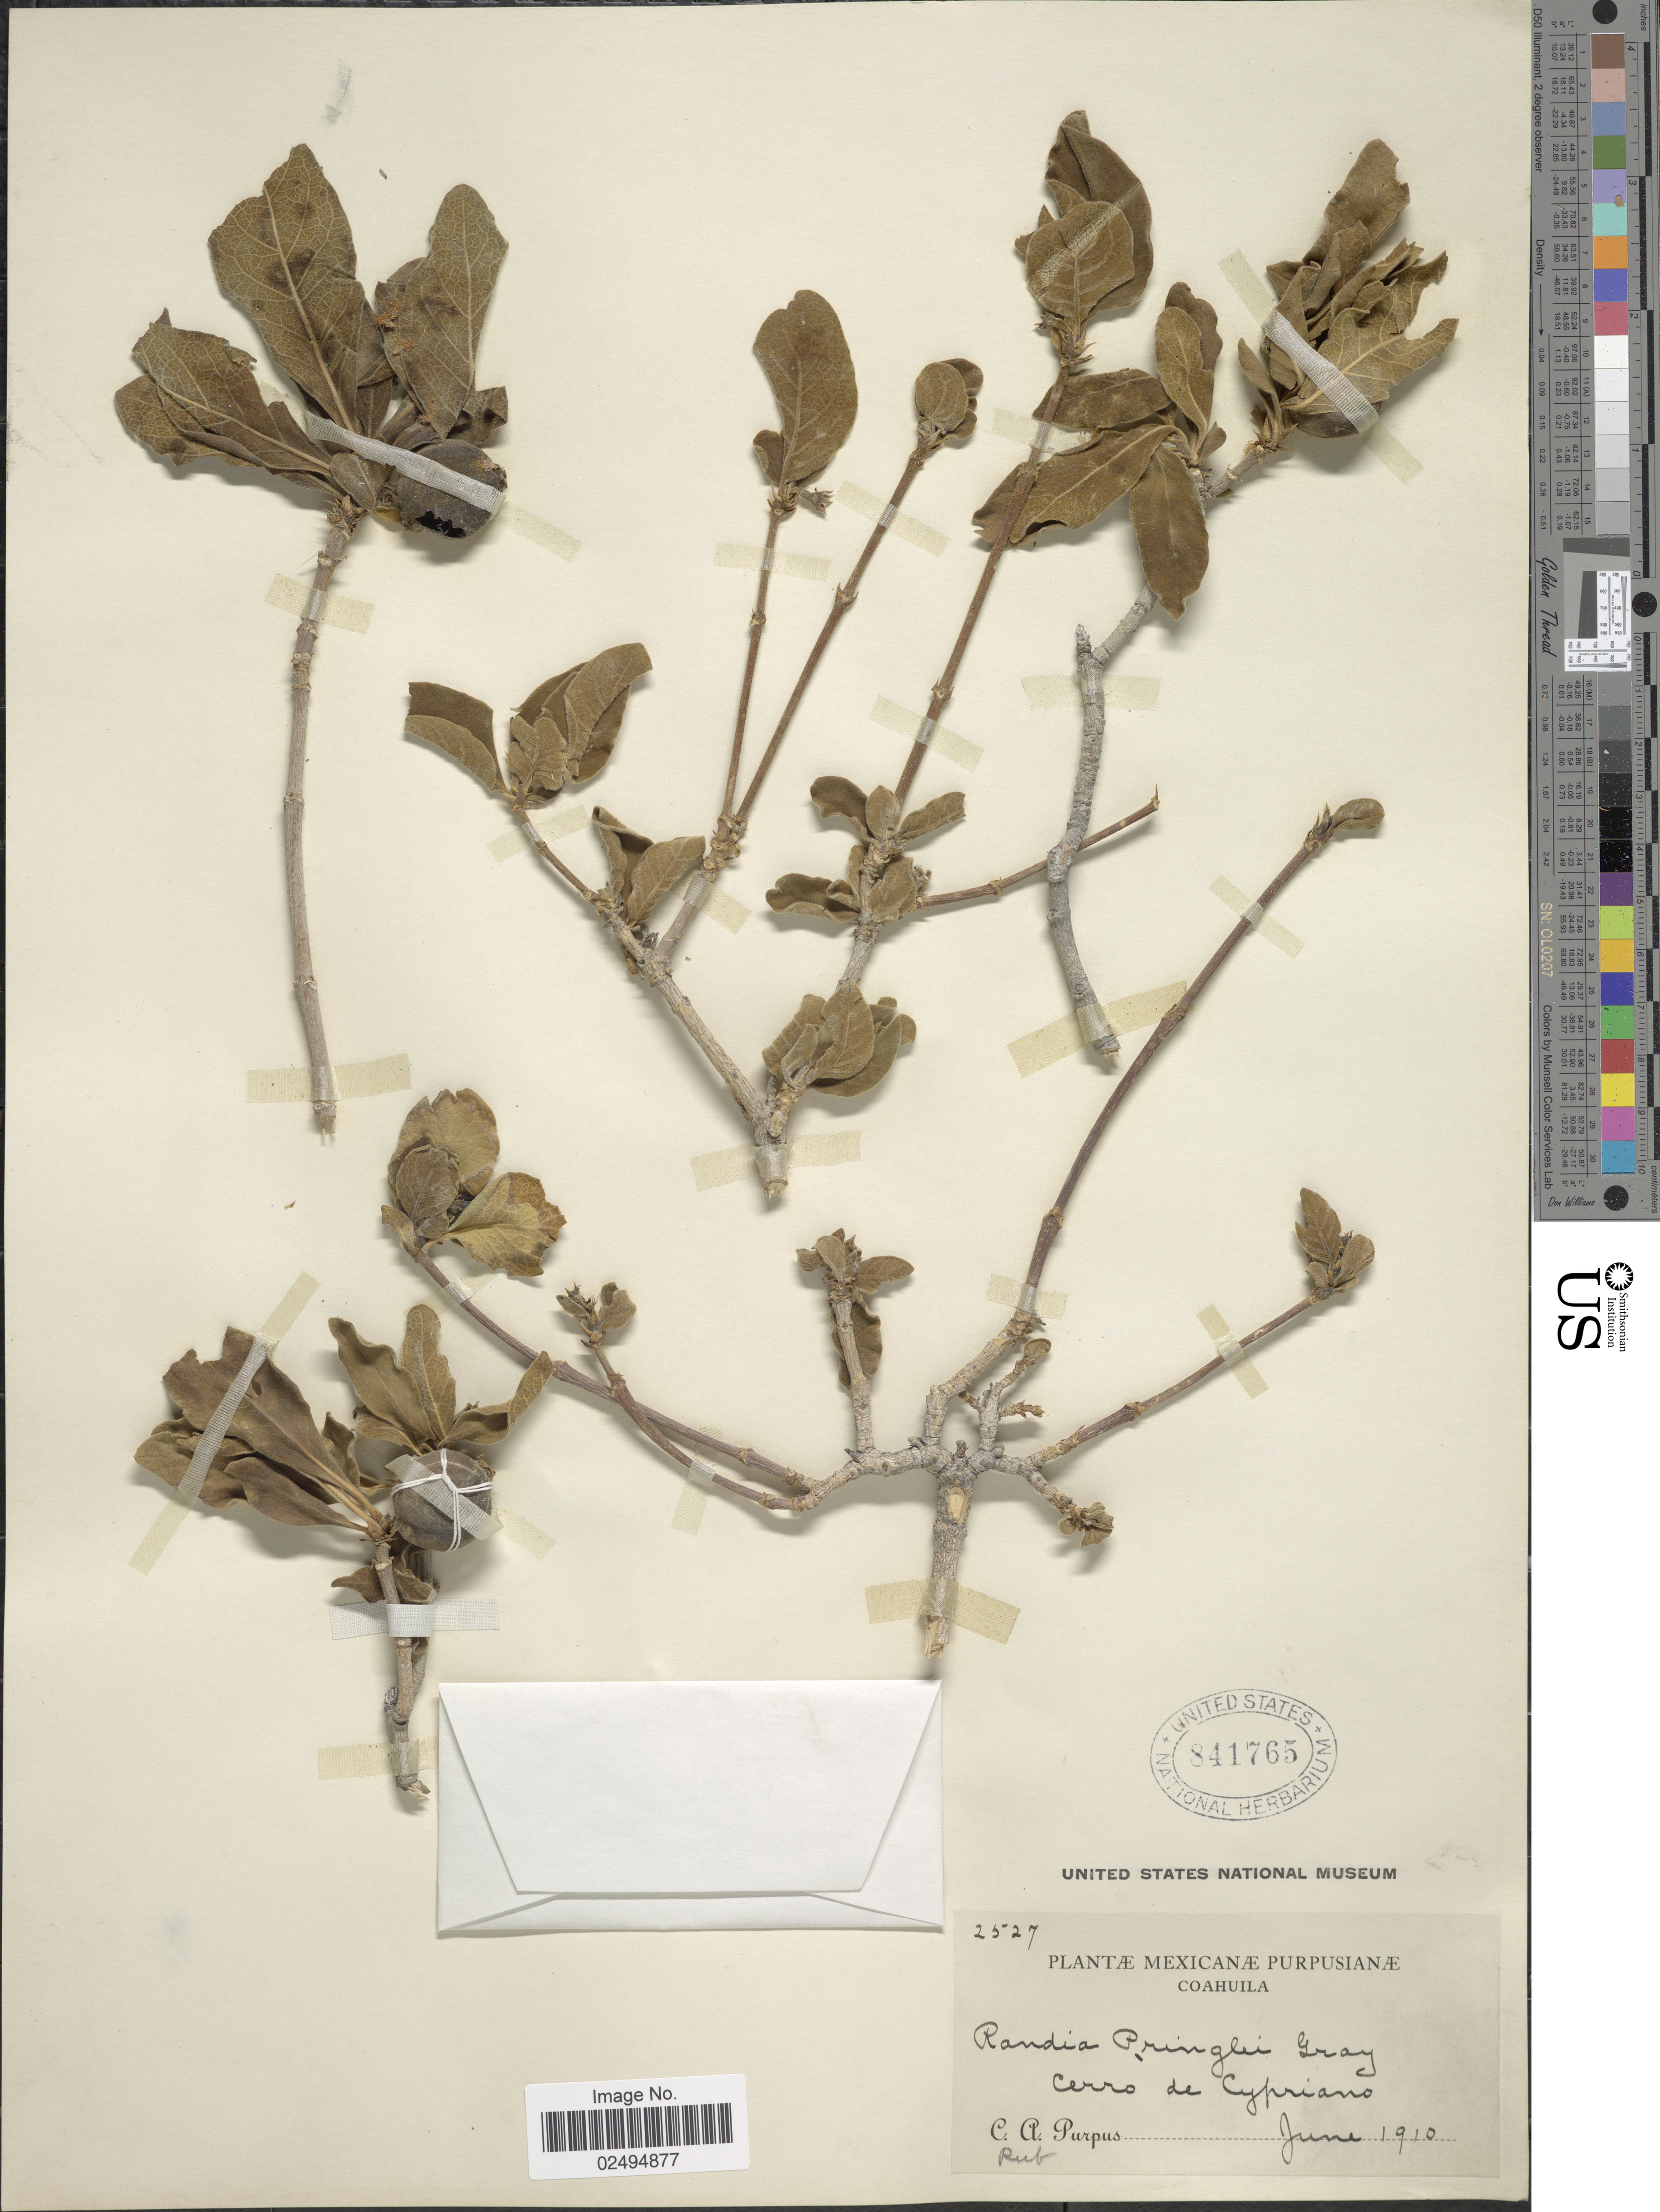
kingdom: Plantae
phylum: Tracheophyta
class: Magnoliopsida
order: Gentianales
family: Rubiaceae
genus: Randia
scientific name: Randia pringlei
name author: (S. Watson) A. Gray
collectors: C. A. Purpus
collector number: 2527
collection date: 1910-06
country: Mexico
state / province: Coahuila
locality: Mexicanae Purpusianae, Cerro de Cypriano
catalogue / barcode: US 841765